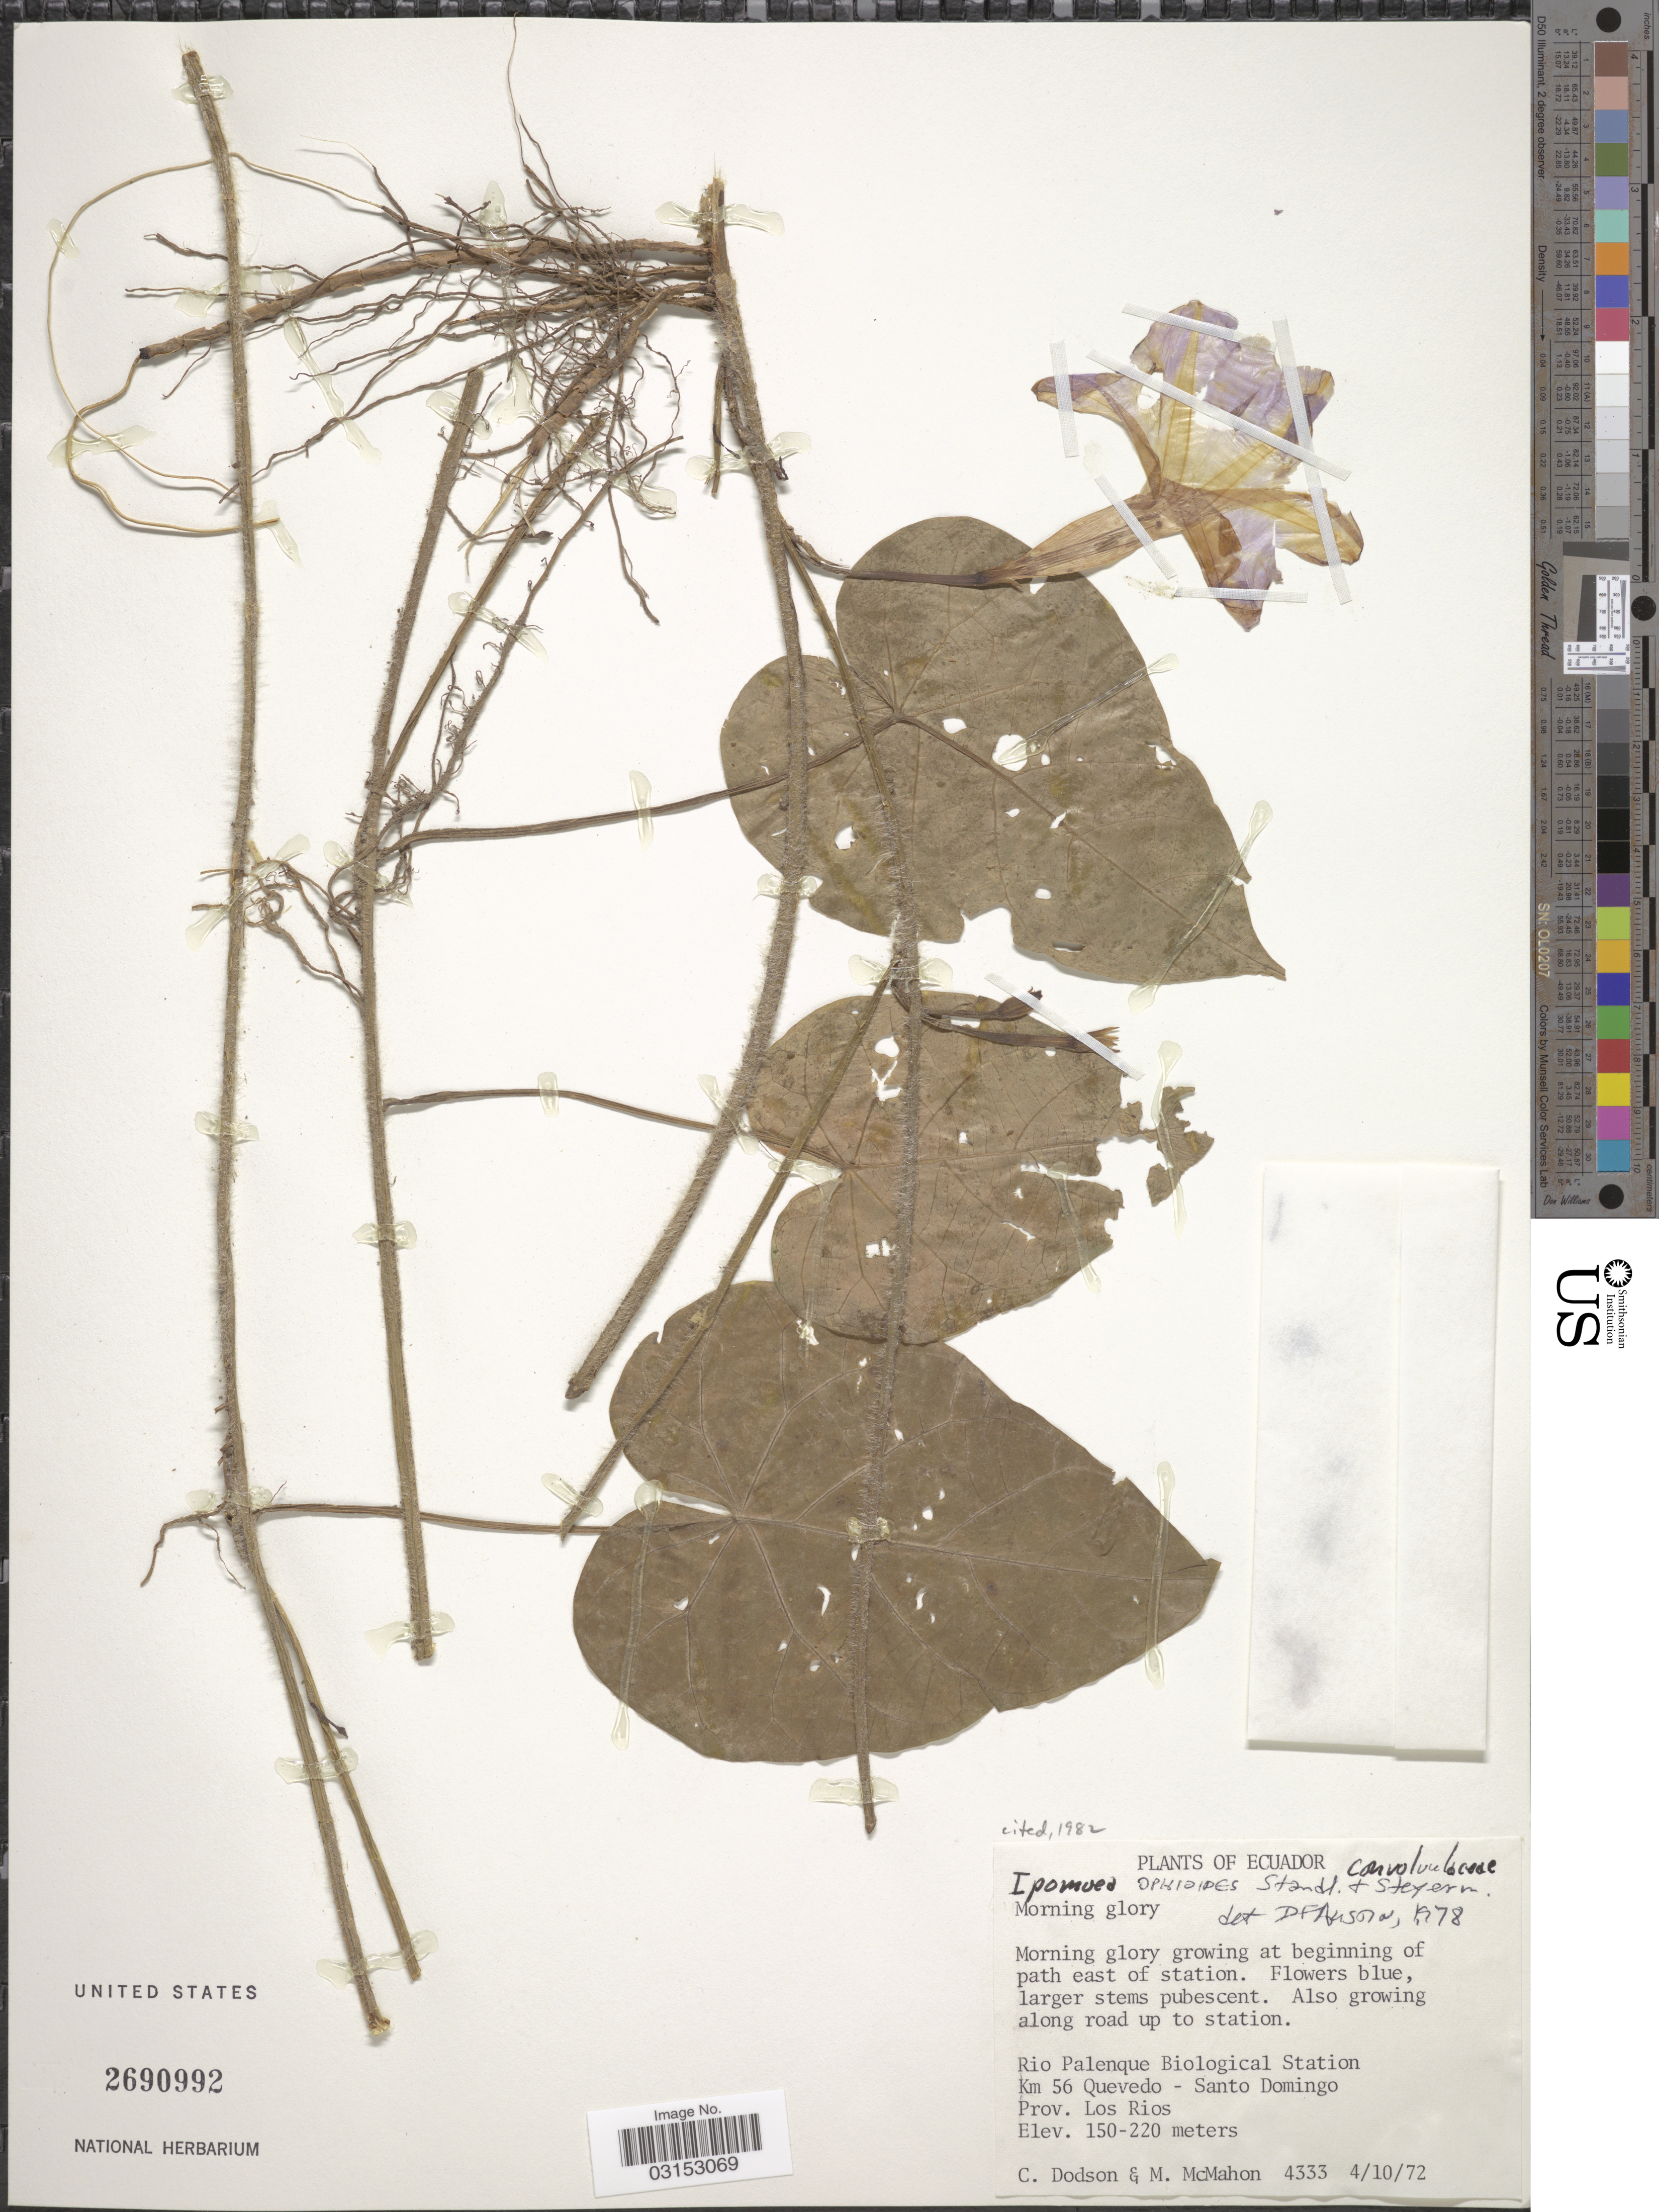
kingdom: Plantae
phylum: Tracheophyta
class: Magnoliopsida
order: Solanales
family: Convolvulaceae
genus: Ipomoea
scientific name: Ipomoea ophiodes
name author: Standl. & Steyerm.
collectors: C. Dodson & M. McMahon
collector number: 4333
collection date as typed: Transcribed d/m/y: 4/10/72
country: Ecuador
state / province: Los Ríos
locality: Rio Palenque Biological Station, Km 56 Quevedo - Santo Domingo.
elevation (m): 150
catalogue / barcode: US 2690992